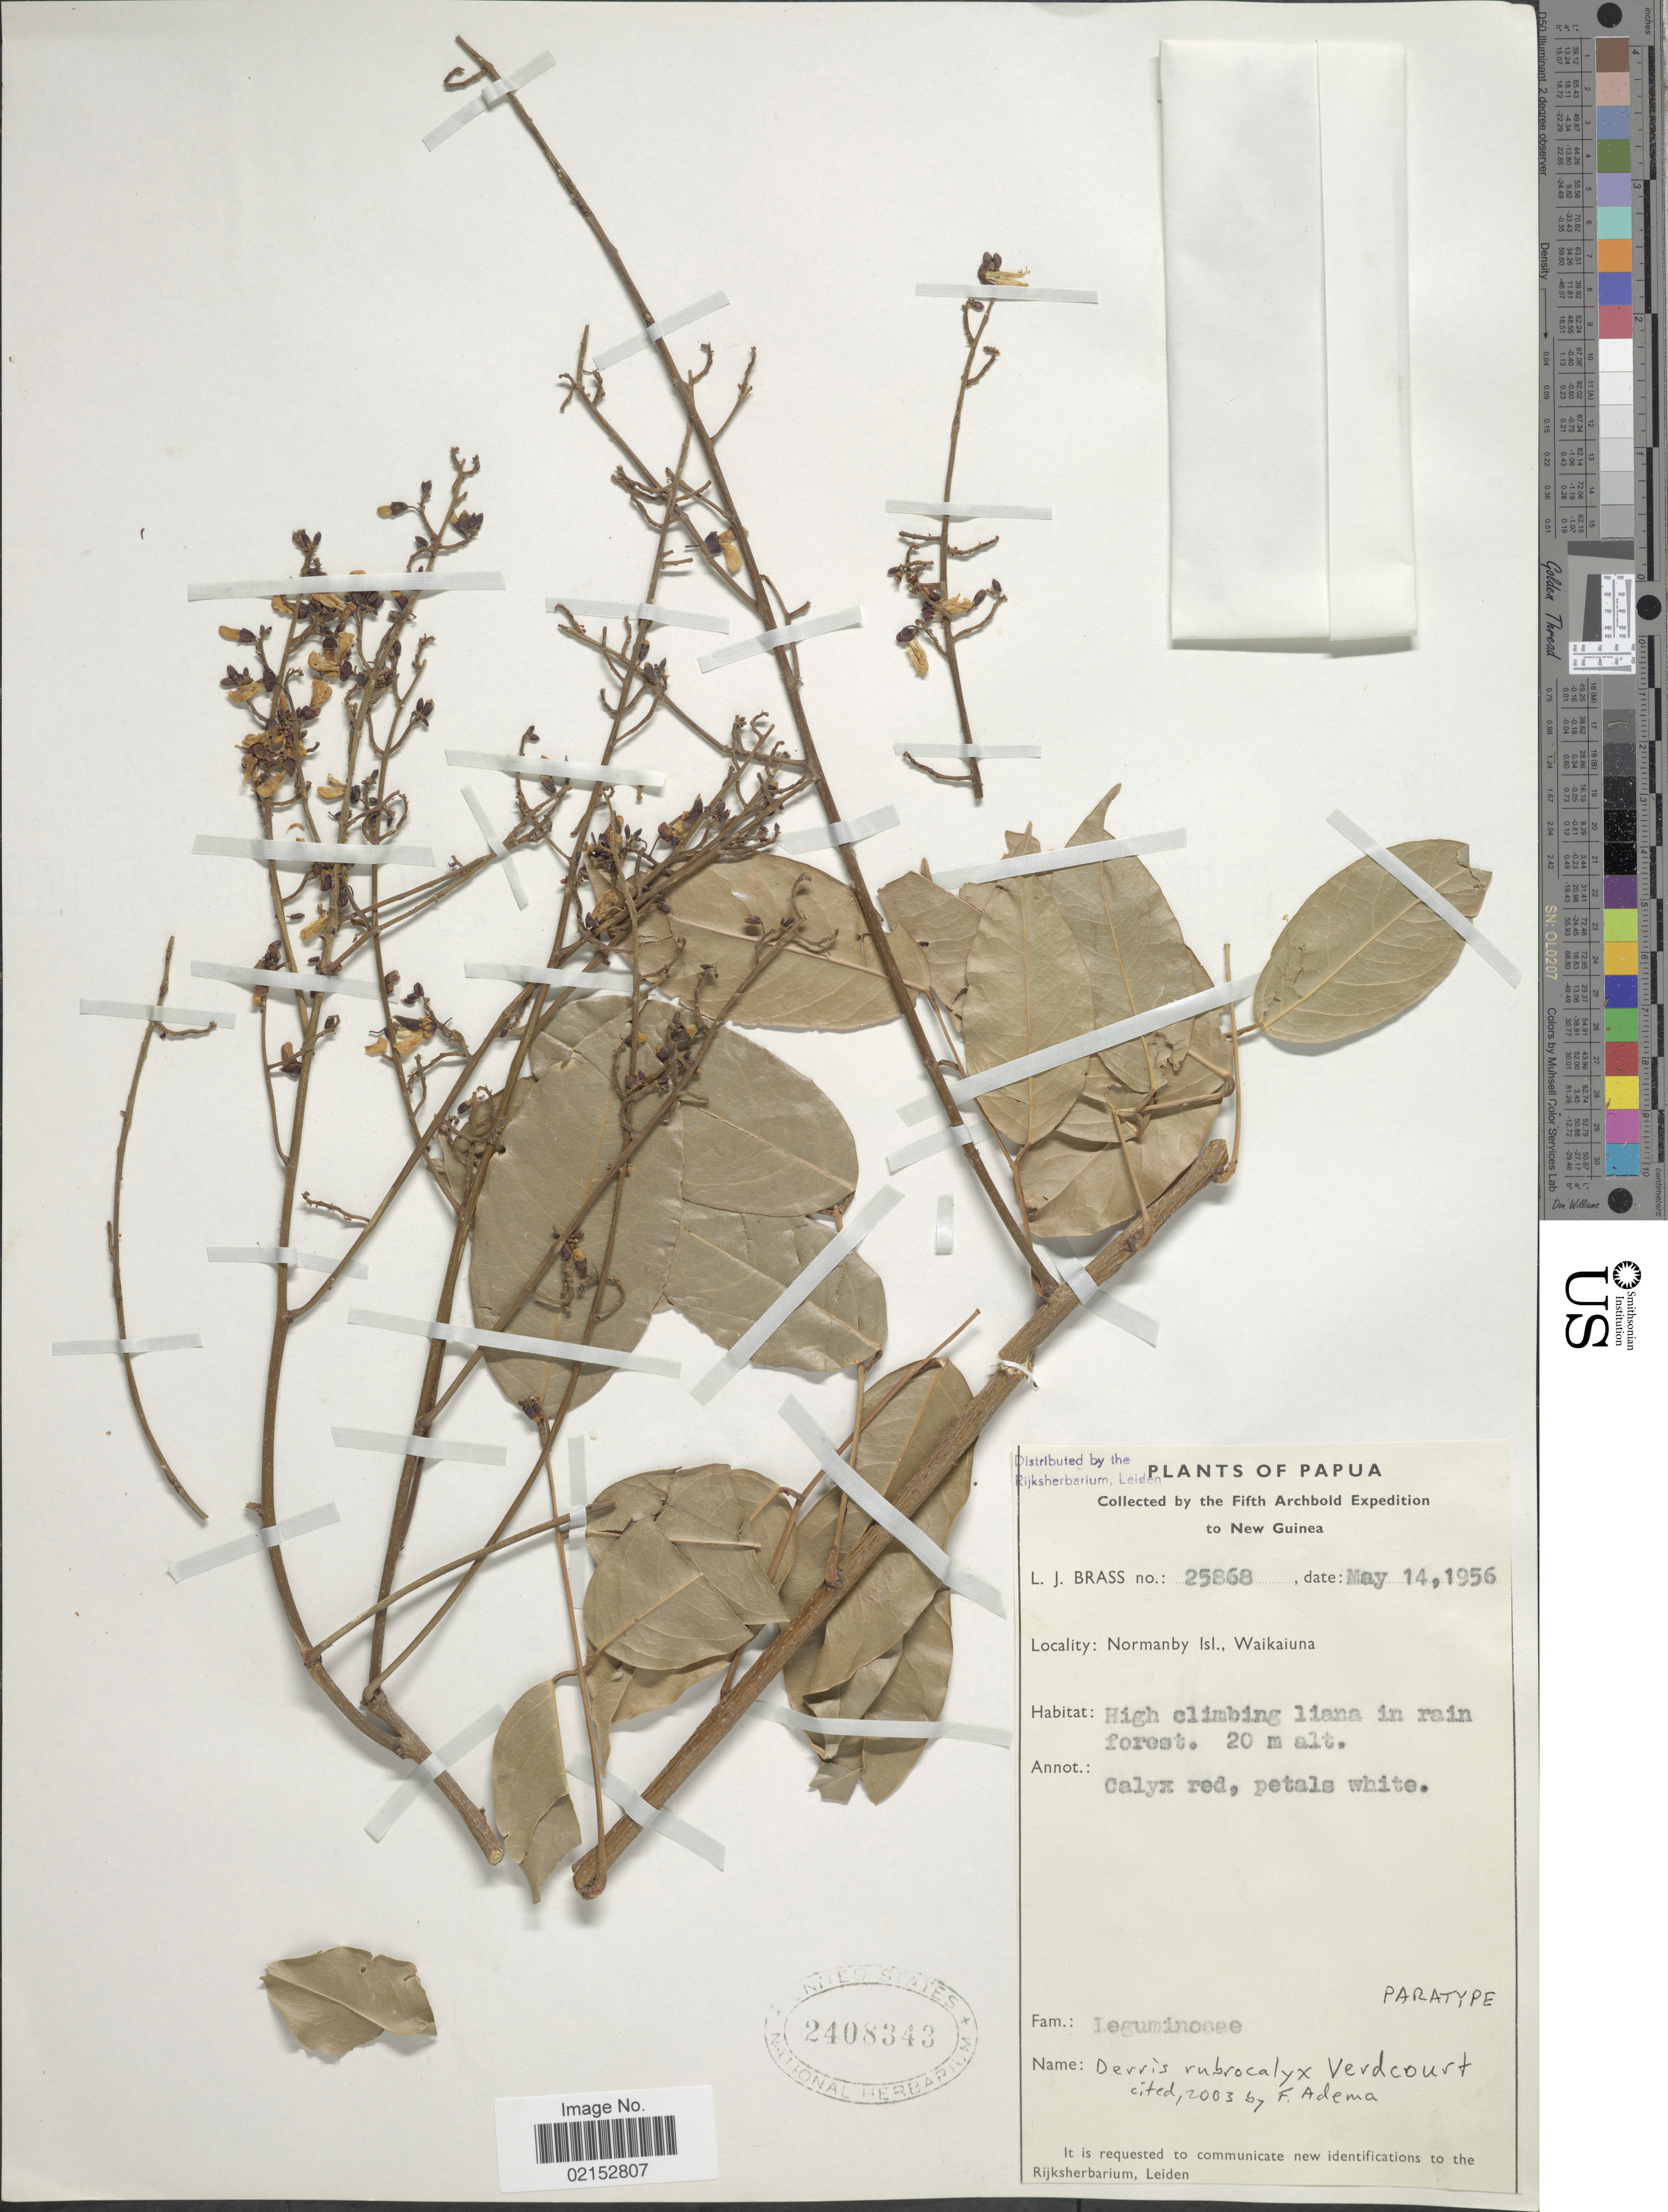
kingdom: Plantae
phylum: Tracheophyta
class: Magnoliopsida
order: Fabales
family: Fabaceae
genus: Derris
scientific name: Derris rubrocalyx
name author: Verdc.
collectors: L. J. Brass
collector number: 25868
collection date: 1956-05-14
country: Papua New Guinea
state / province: Milne Bay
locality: Papua, Normanby Isl., Waikaiuna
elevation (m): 20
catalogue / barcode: US 2408343